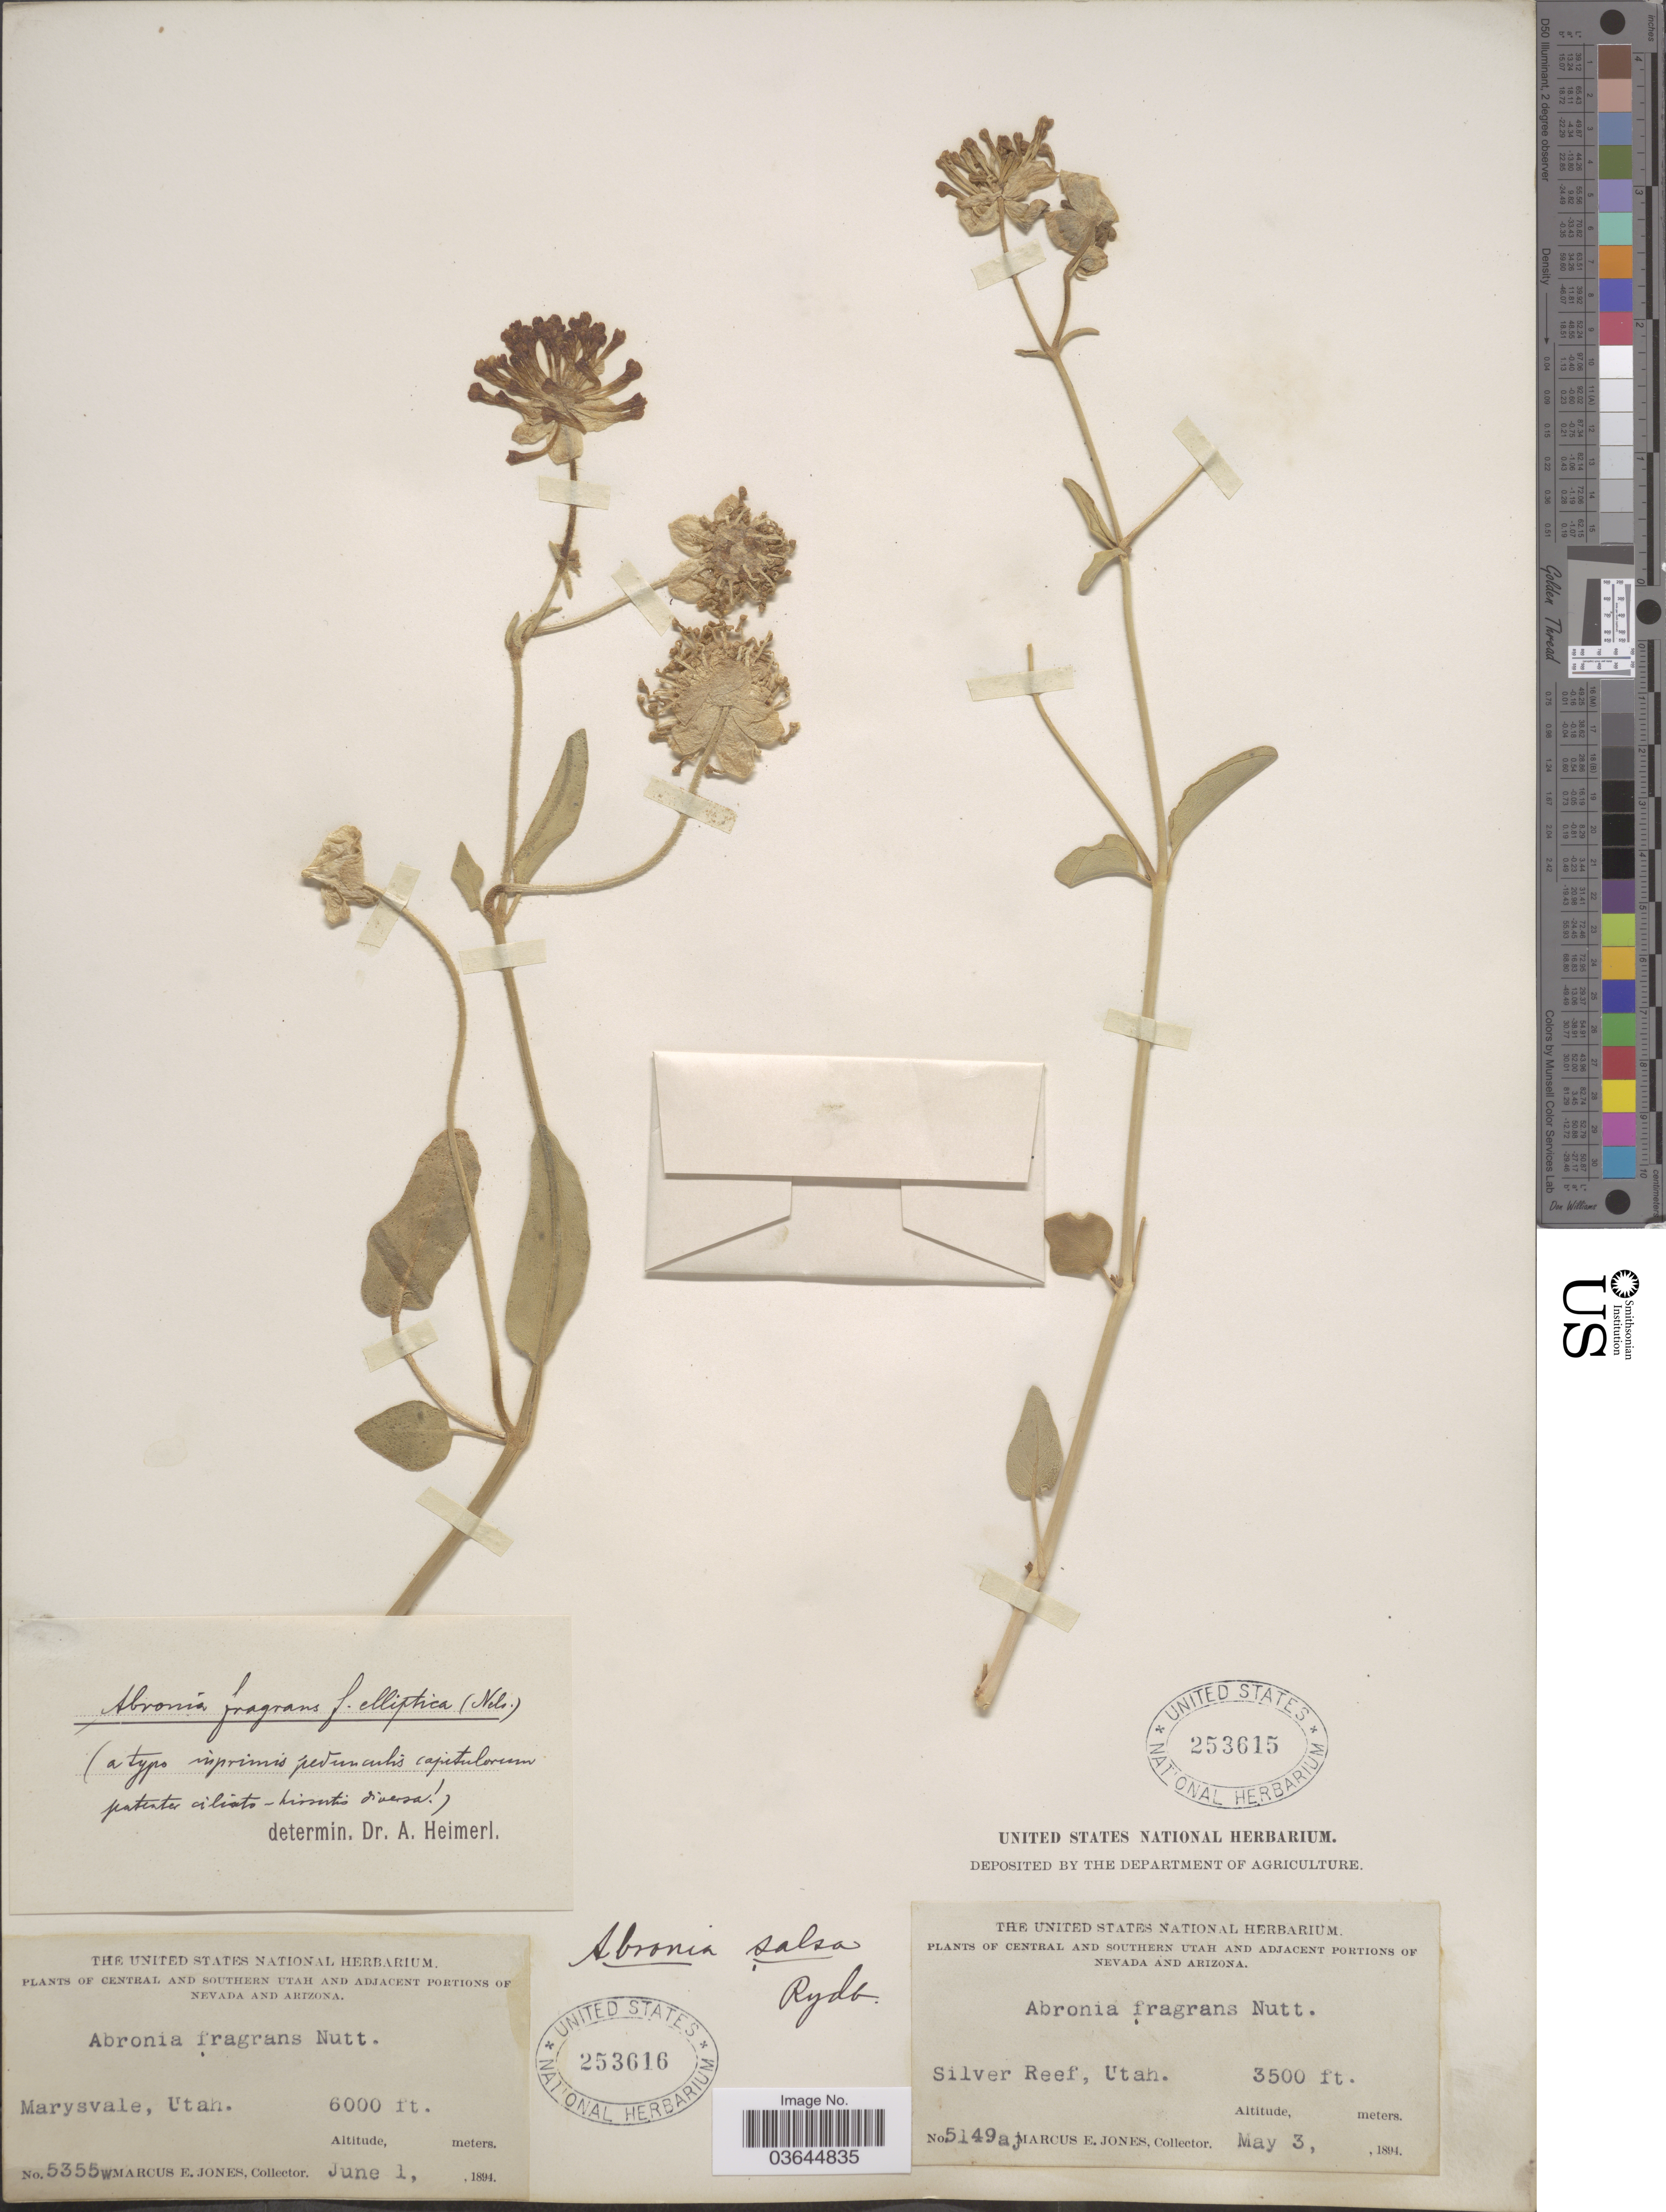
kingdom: Plantae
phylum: Tracheophyta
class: Magnoliopsida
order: Caryophyllales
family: Nyctaginaceae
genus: Abronia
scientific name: Abronia salsa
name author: Rydb.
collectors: M. E. Jones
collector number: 5355w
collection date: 1894-06-01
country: United States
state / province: Utah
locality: Central and Southern Utah. Marysvale.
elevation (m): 1829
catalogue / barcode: US 253616